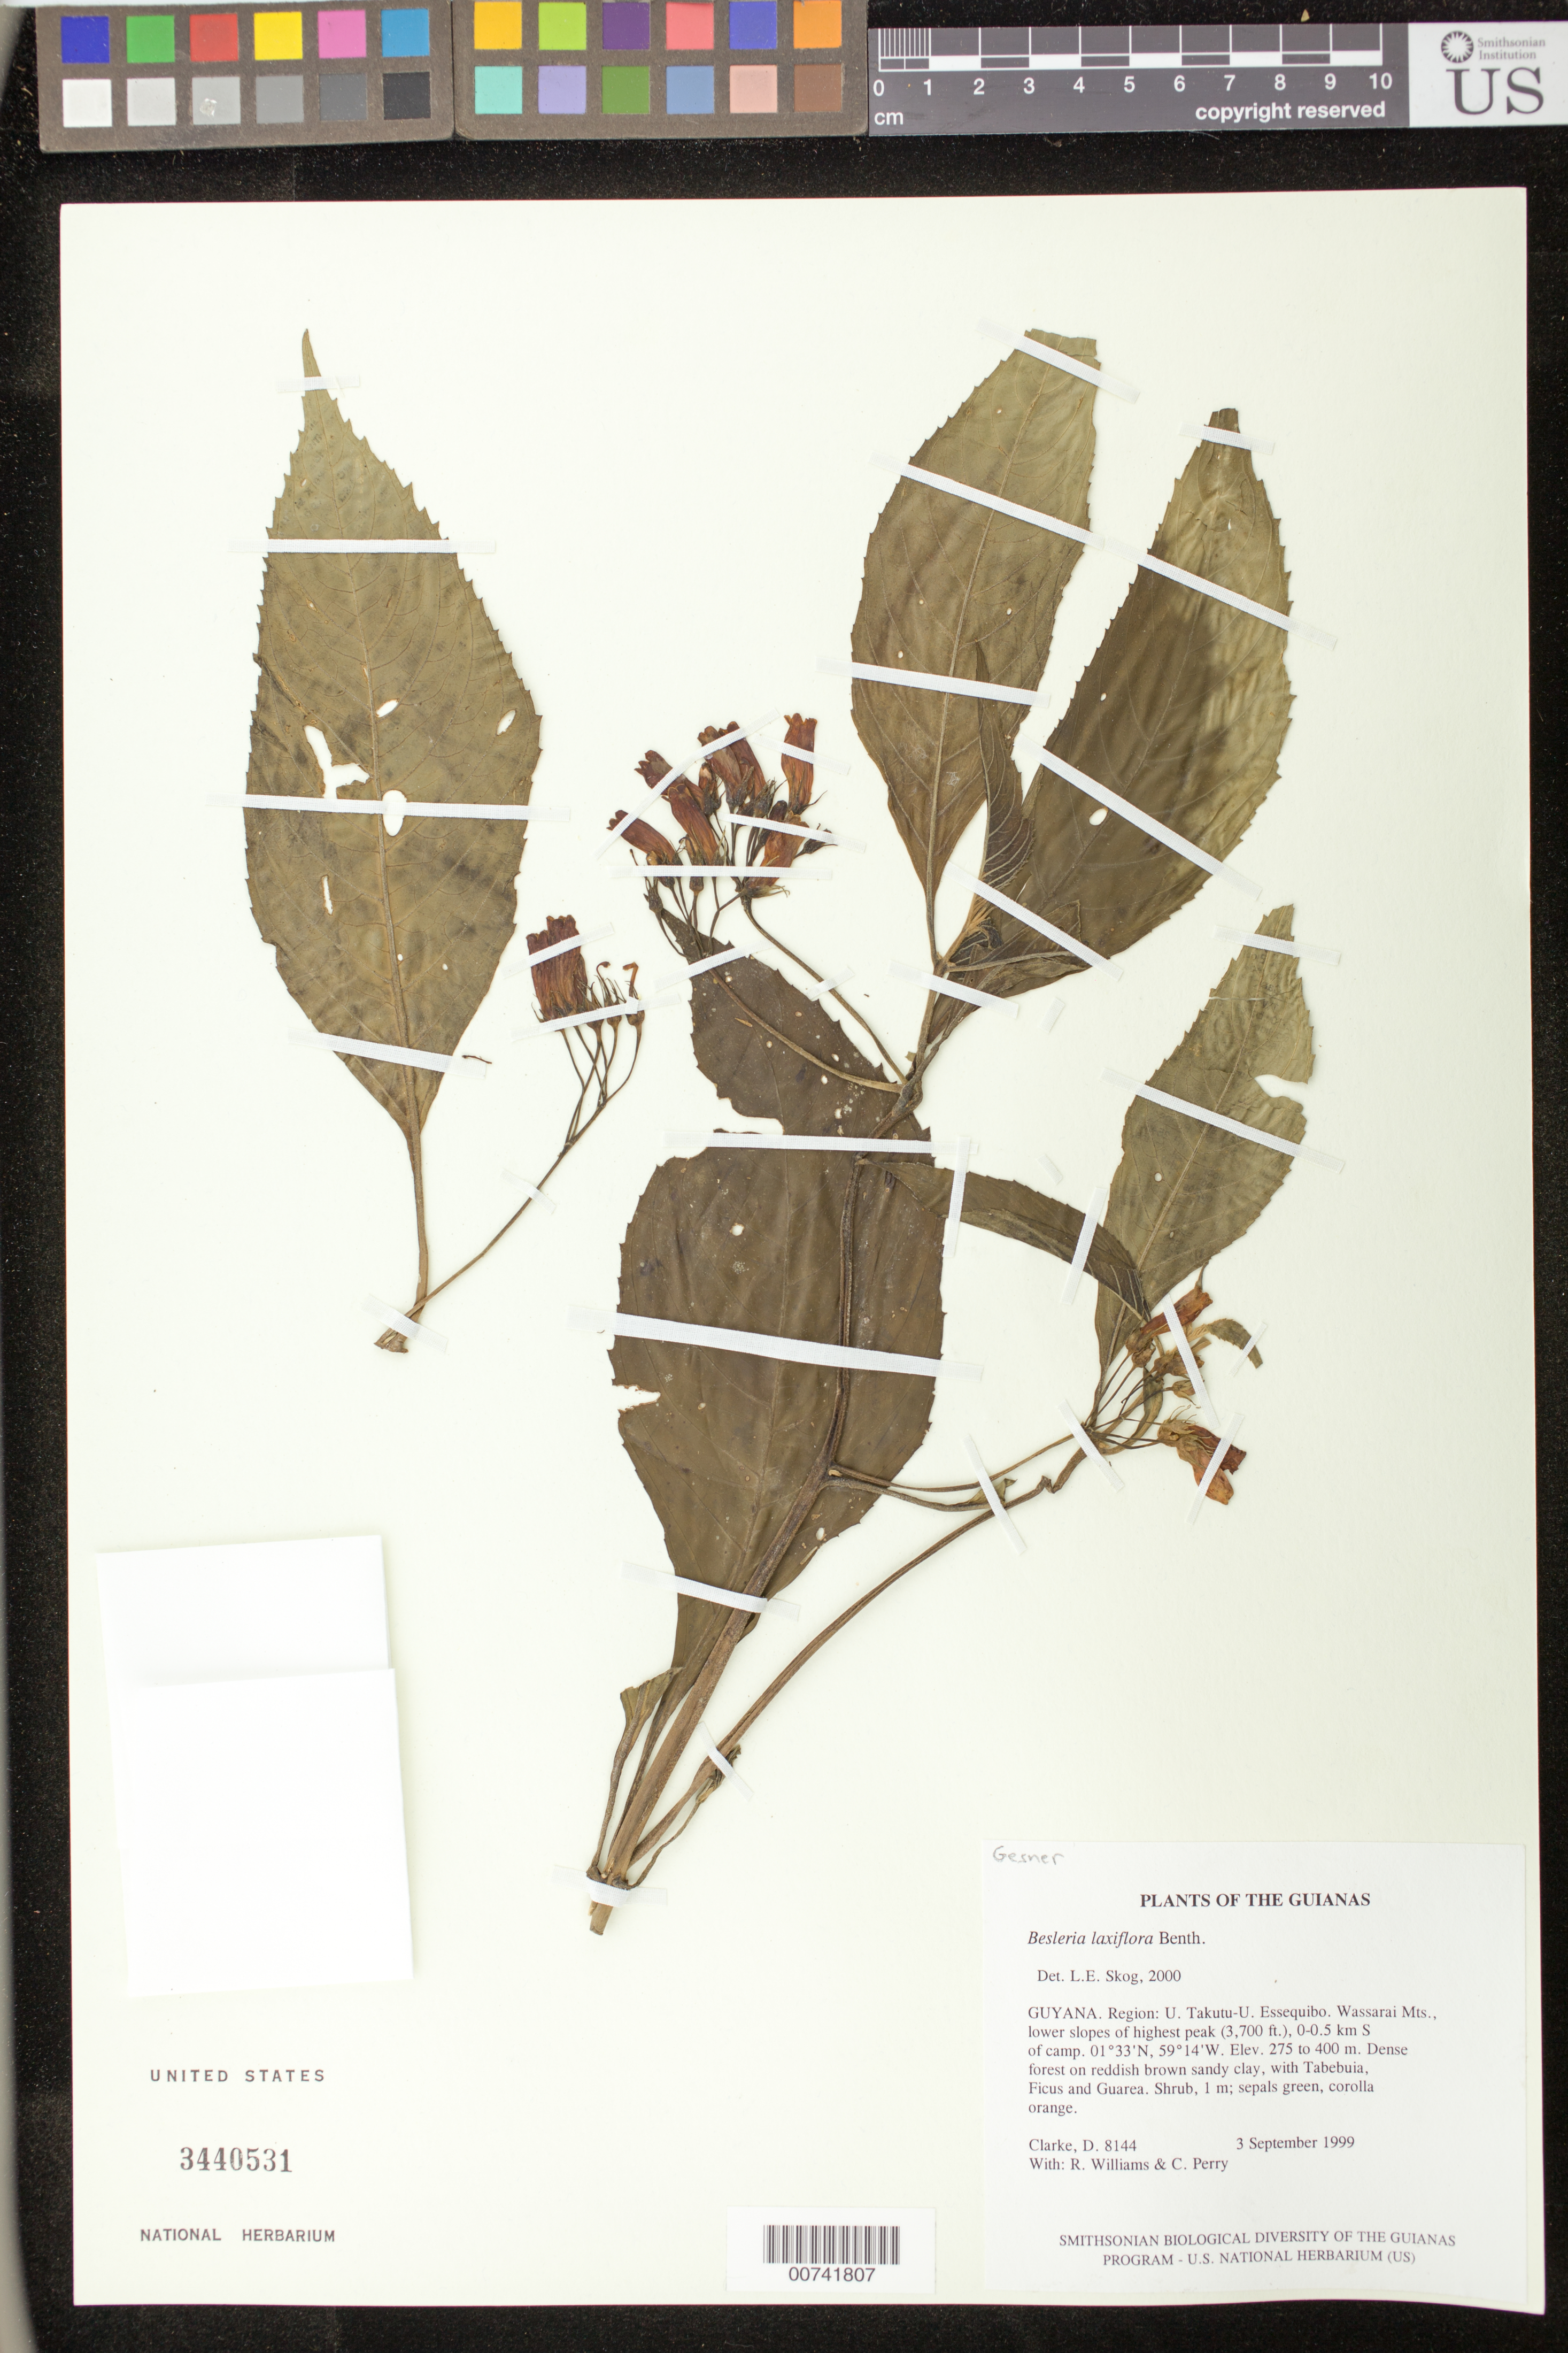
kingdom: Plantae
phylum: Tracheophyta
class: Magnoliopsida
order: Lamiales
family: Gesneriaceae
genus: Besleria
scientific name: Besleria laxiflora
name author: Benth.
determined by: Skog, Laurence E.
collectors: H. D. Clarke, R. Williams & C. Perry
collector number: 8144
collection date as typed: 3 September 1999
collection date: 1999-09-03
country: Guyana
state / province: U. Takutu-U. Essequibo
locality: Wassarai Mts., lower slopes of highest peak (3,700 ft.), 0-0.5 km S of camp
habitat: Dense forest on reddish brown sandy clay, with Tabebuia, Ficus and Guarea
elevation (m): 275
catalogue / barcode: US 3440531